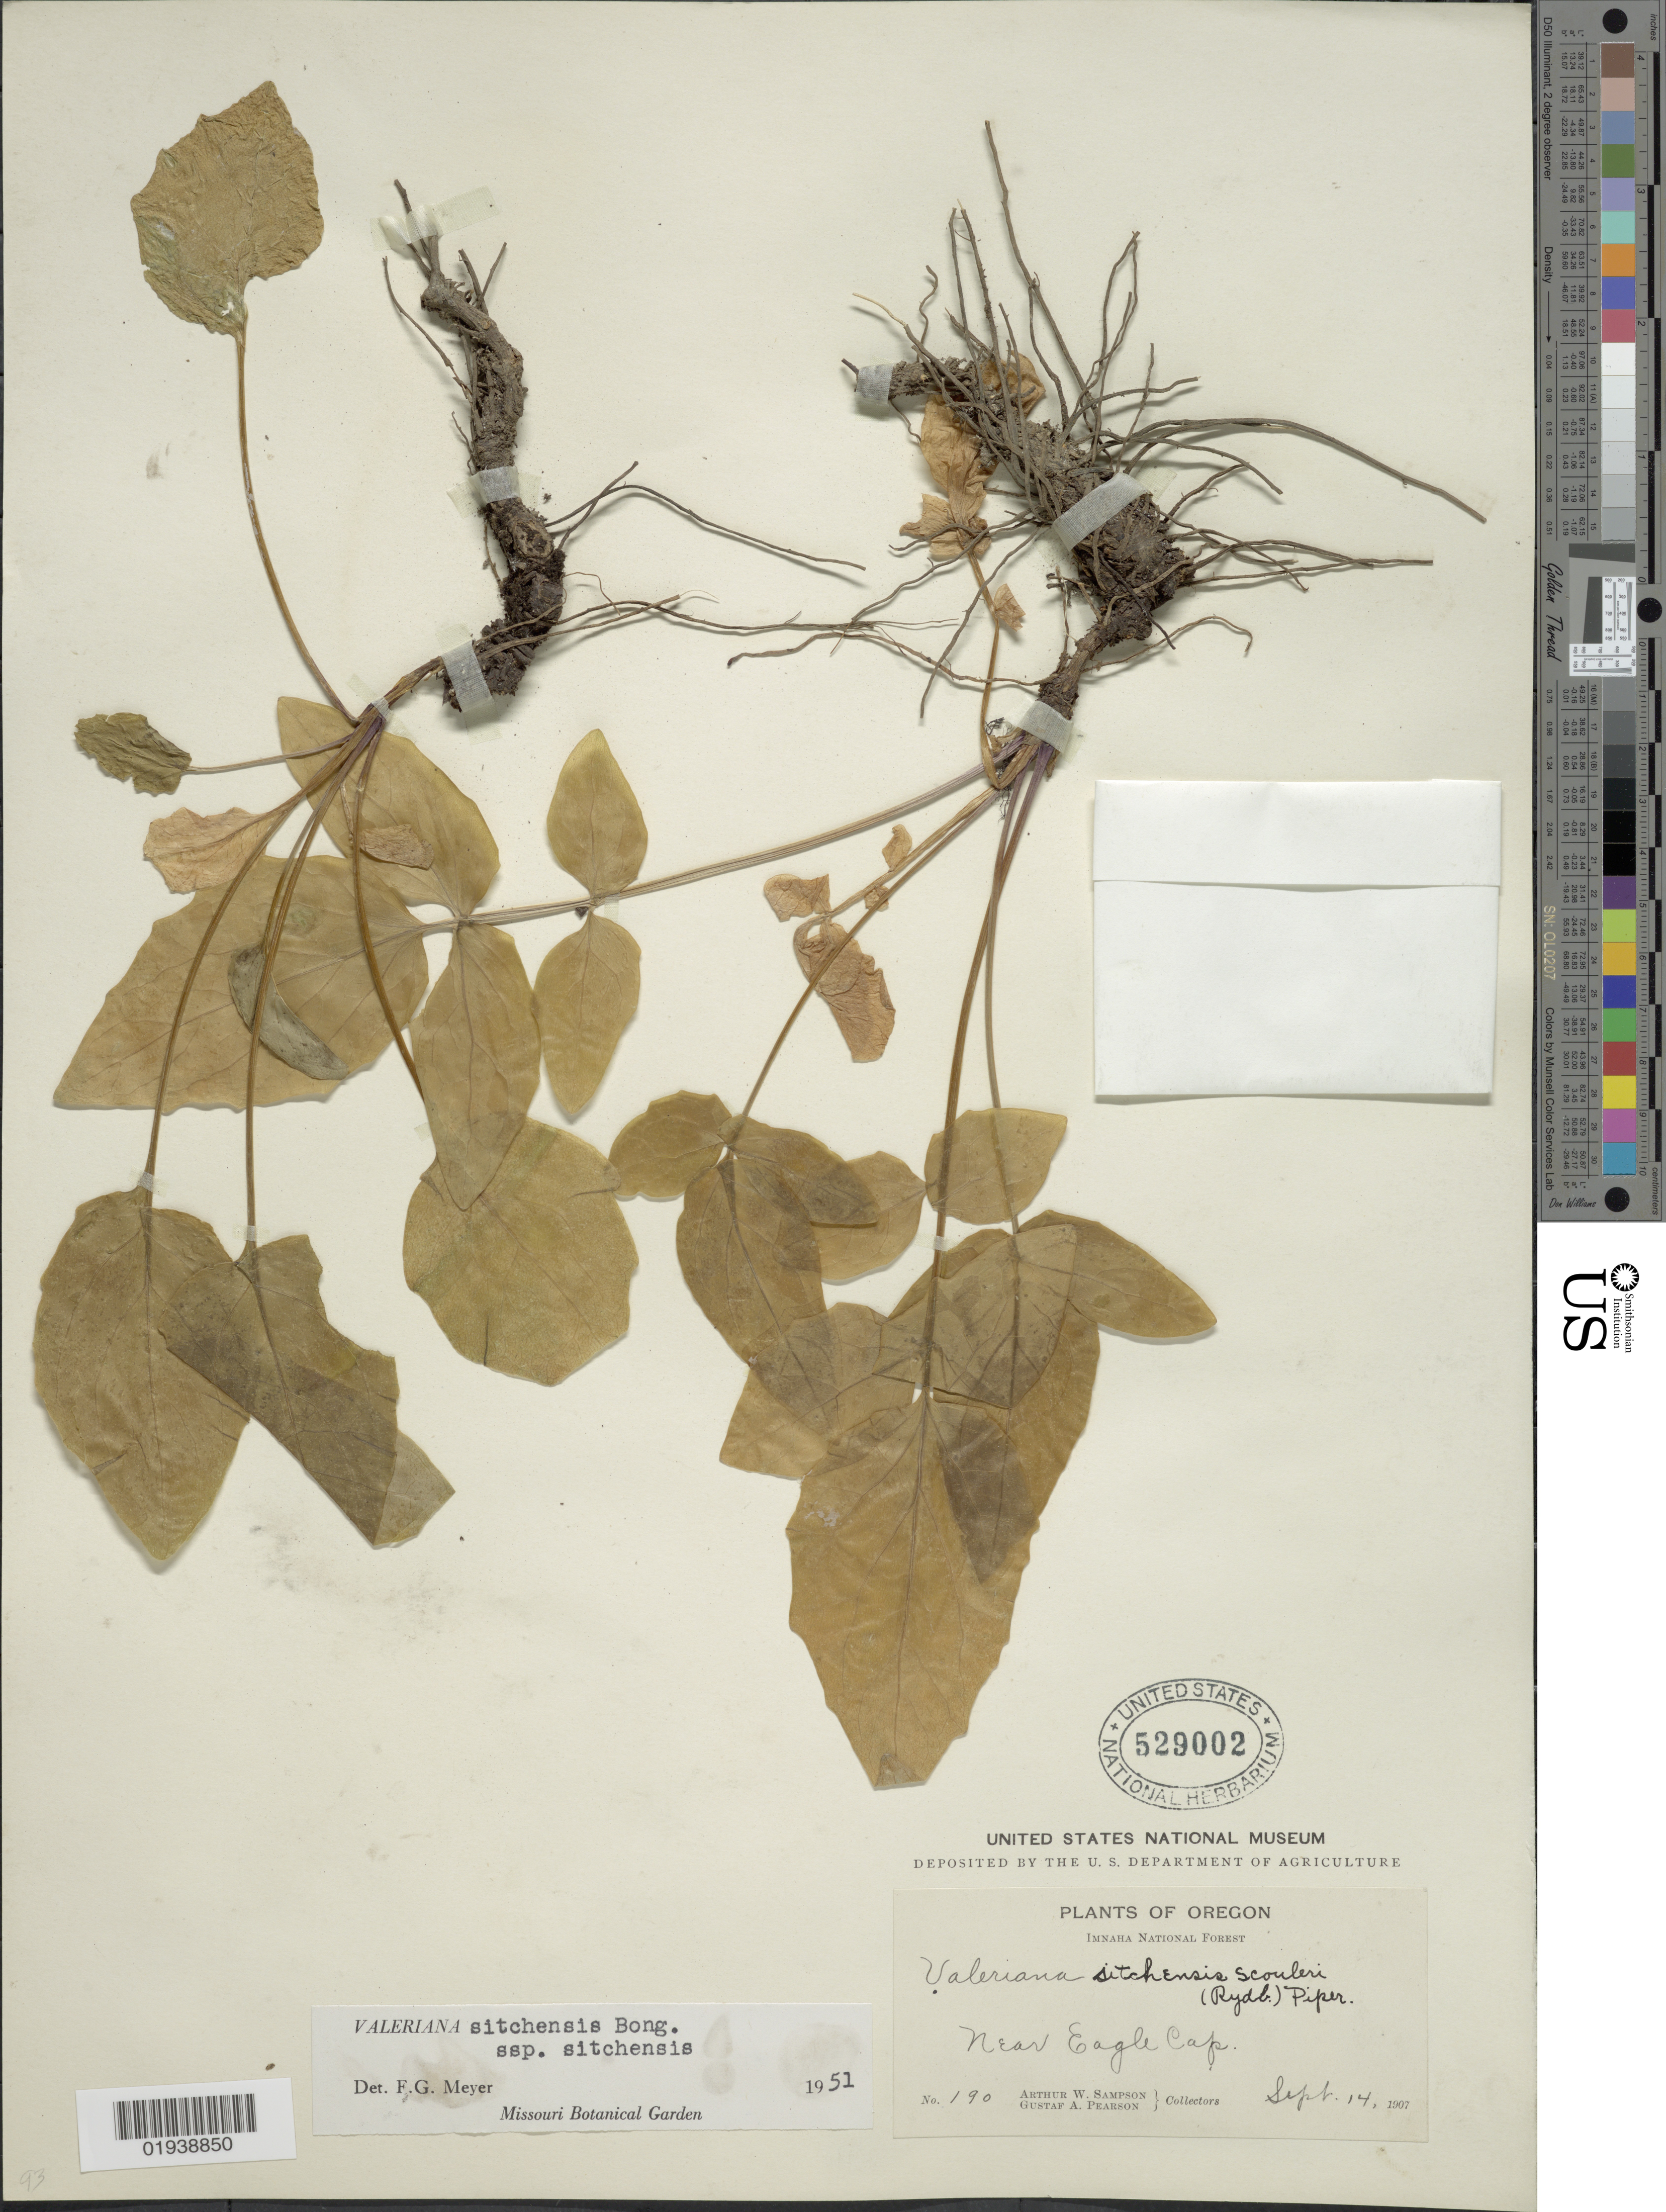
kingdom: Plantae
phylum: Tracheophyta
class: Magnoliopsida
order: Dipsacales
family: Caprifoliaceae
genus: Valeriana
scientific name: Valeriana sitchensis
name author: Bong.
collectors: A. Sampson & G. Pearson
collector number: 190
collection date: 1907-09-14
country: United States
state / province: Oregon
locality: Imnaha National Forest, Near Eagle Cap.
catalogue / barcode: US 529002